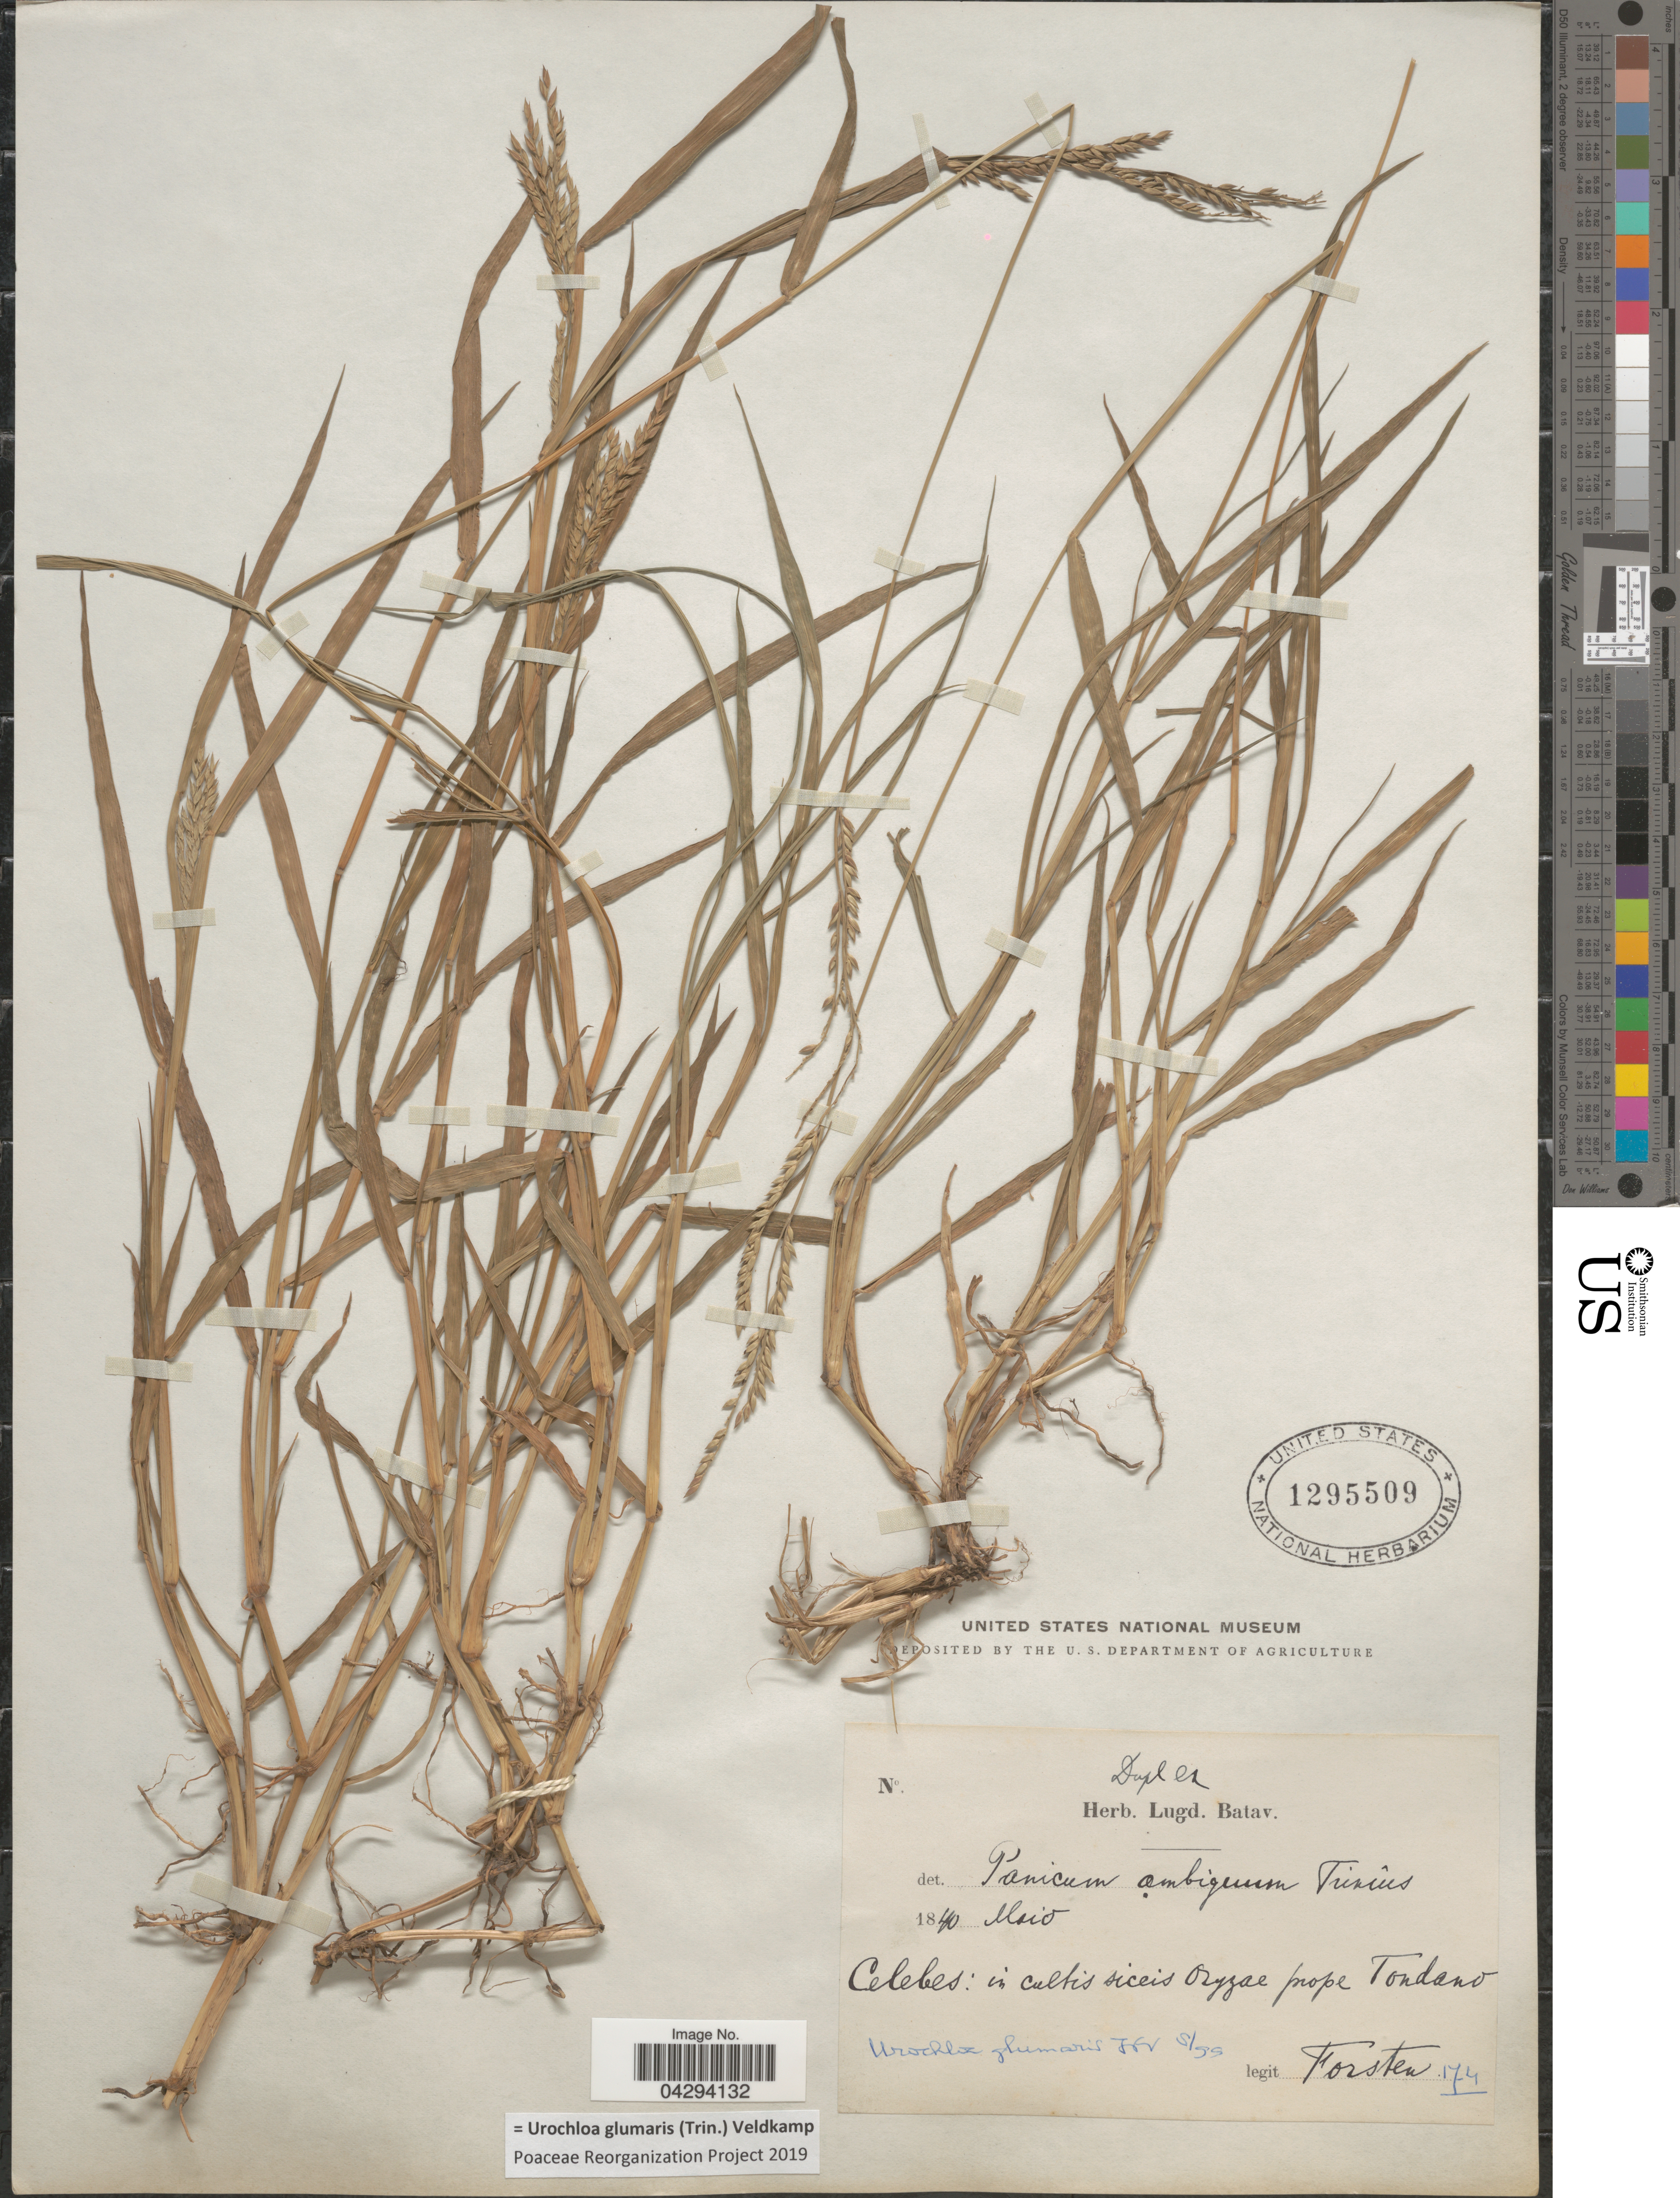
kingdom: Plantae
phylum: Tracheophyta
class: Liliopsida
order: Poales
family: Poaceae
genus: Urochloa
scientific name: Urochloa glumaris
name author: (Trin.) Veldkamp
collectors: -- Forster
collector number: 174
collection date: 1840-05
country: Indonesia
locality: Celebes: in cultis siceis Oryzae prope Tondano.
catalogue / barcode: US 1295509